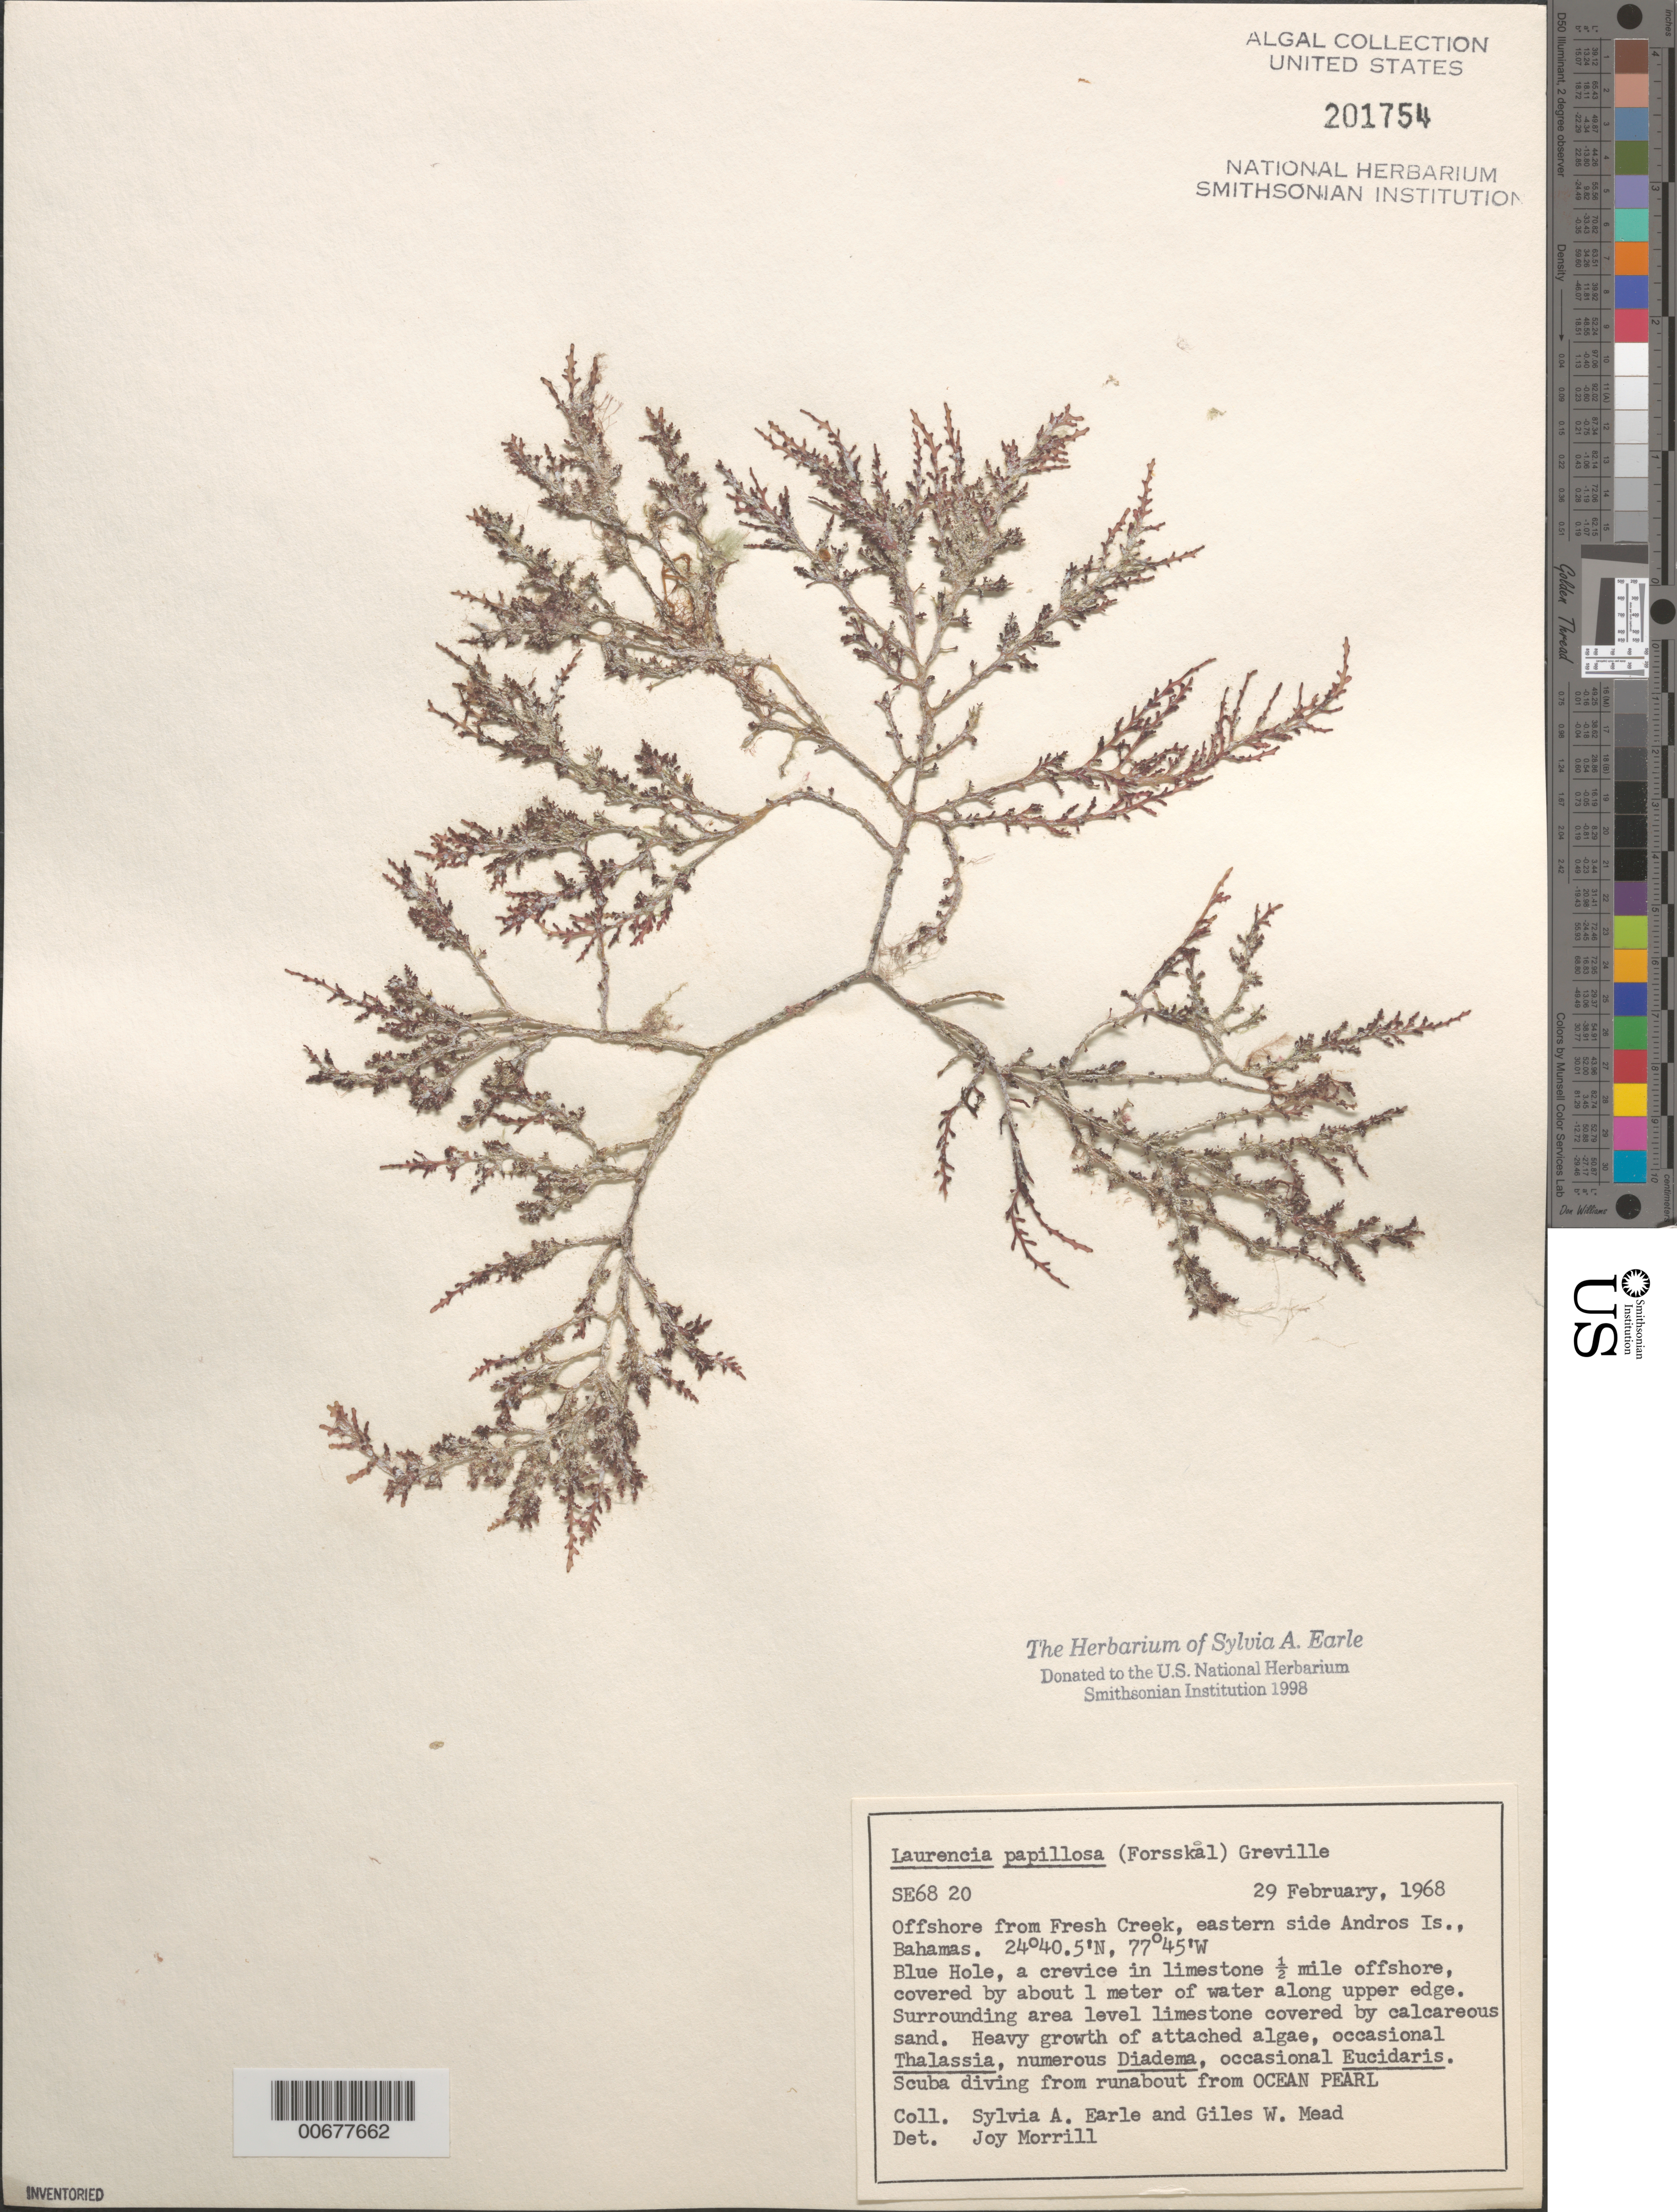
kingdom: Plantae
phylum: Rhodophyta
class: Florideophyceae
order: Ceramiales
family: Rhodomelaceae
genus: Palisada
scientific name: Palisada perforata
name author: (Bory) K.W. Nam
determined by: Algae name updating Project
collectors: S. A. Earle & G. W. Mead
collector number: SE 6820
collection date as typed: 29 Feb 1968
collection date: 1968-02-29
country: Bahamas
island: Andros Island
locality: Blue Hole, off Fresh Creek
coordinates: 24 40.5' N, 77 45' W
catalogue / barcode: US 201754